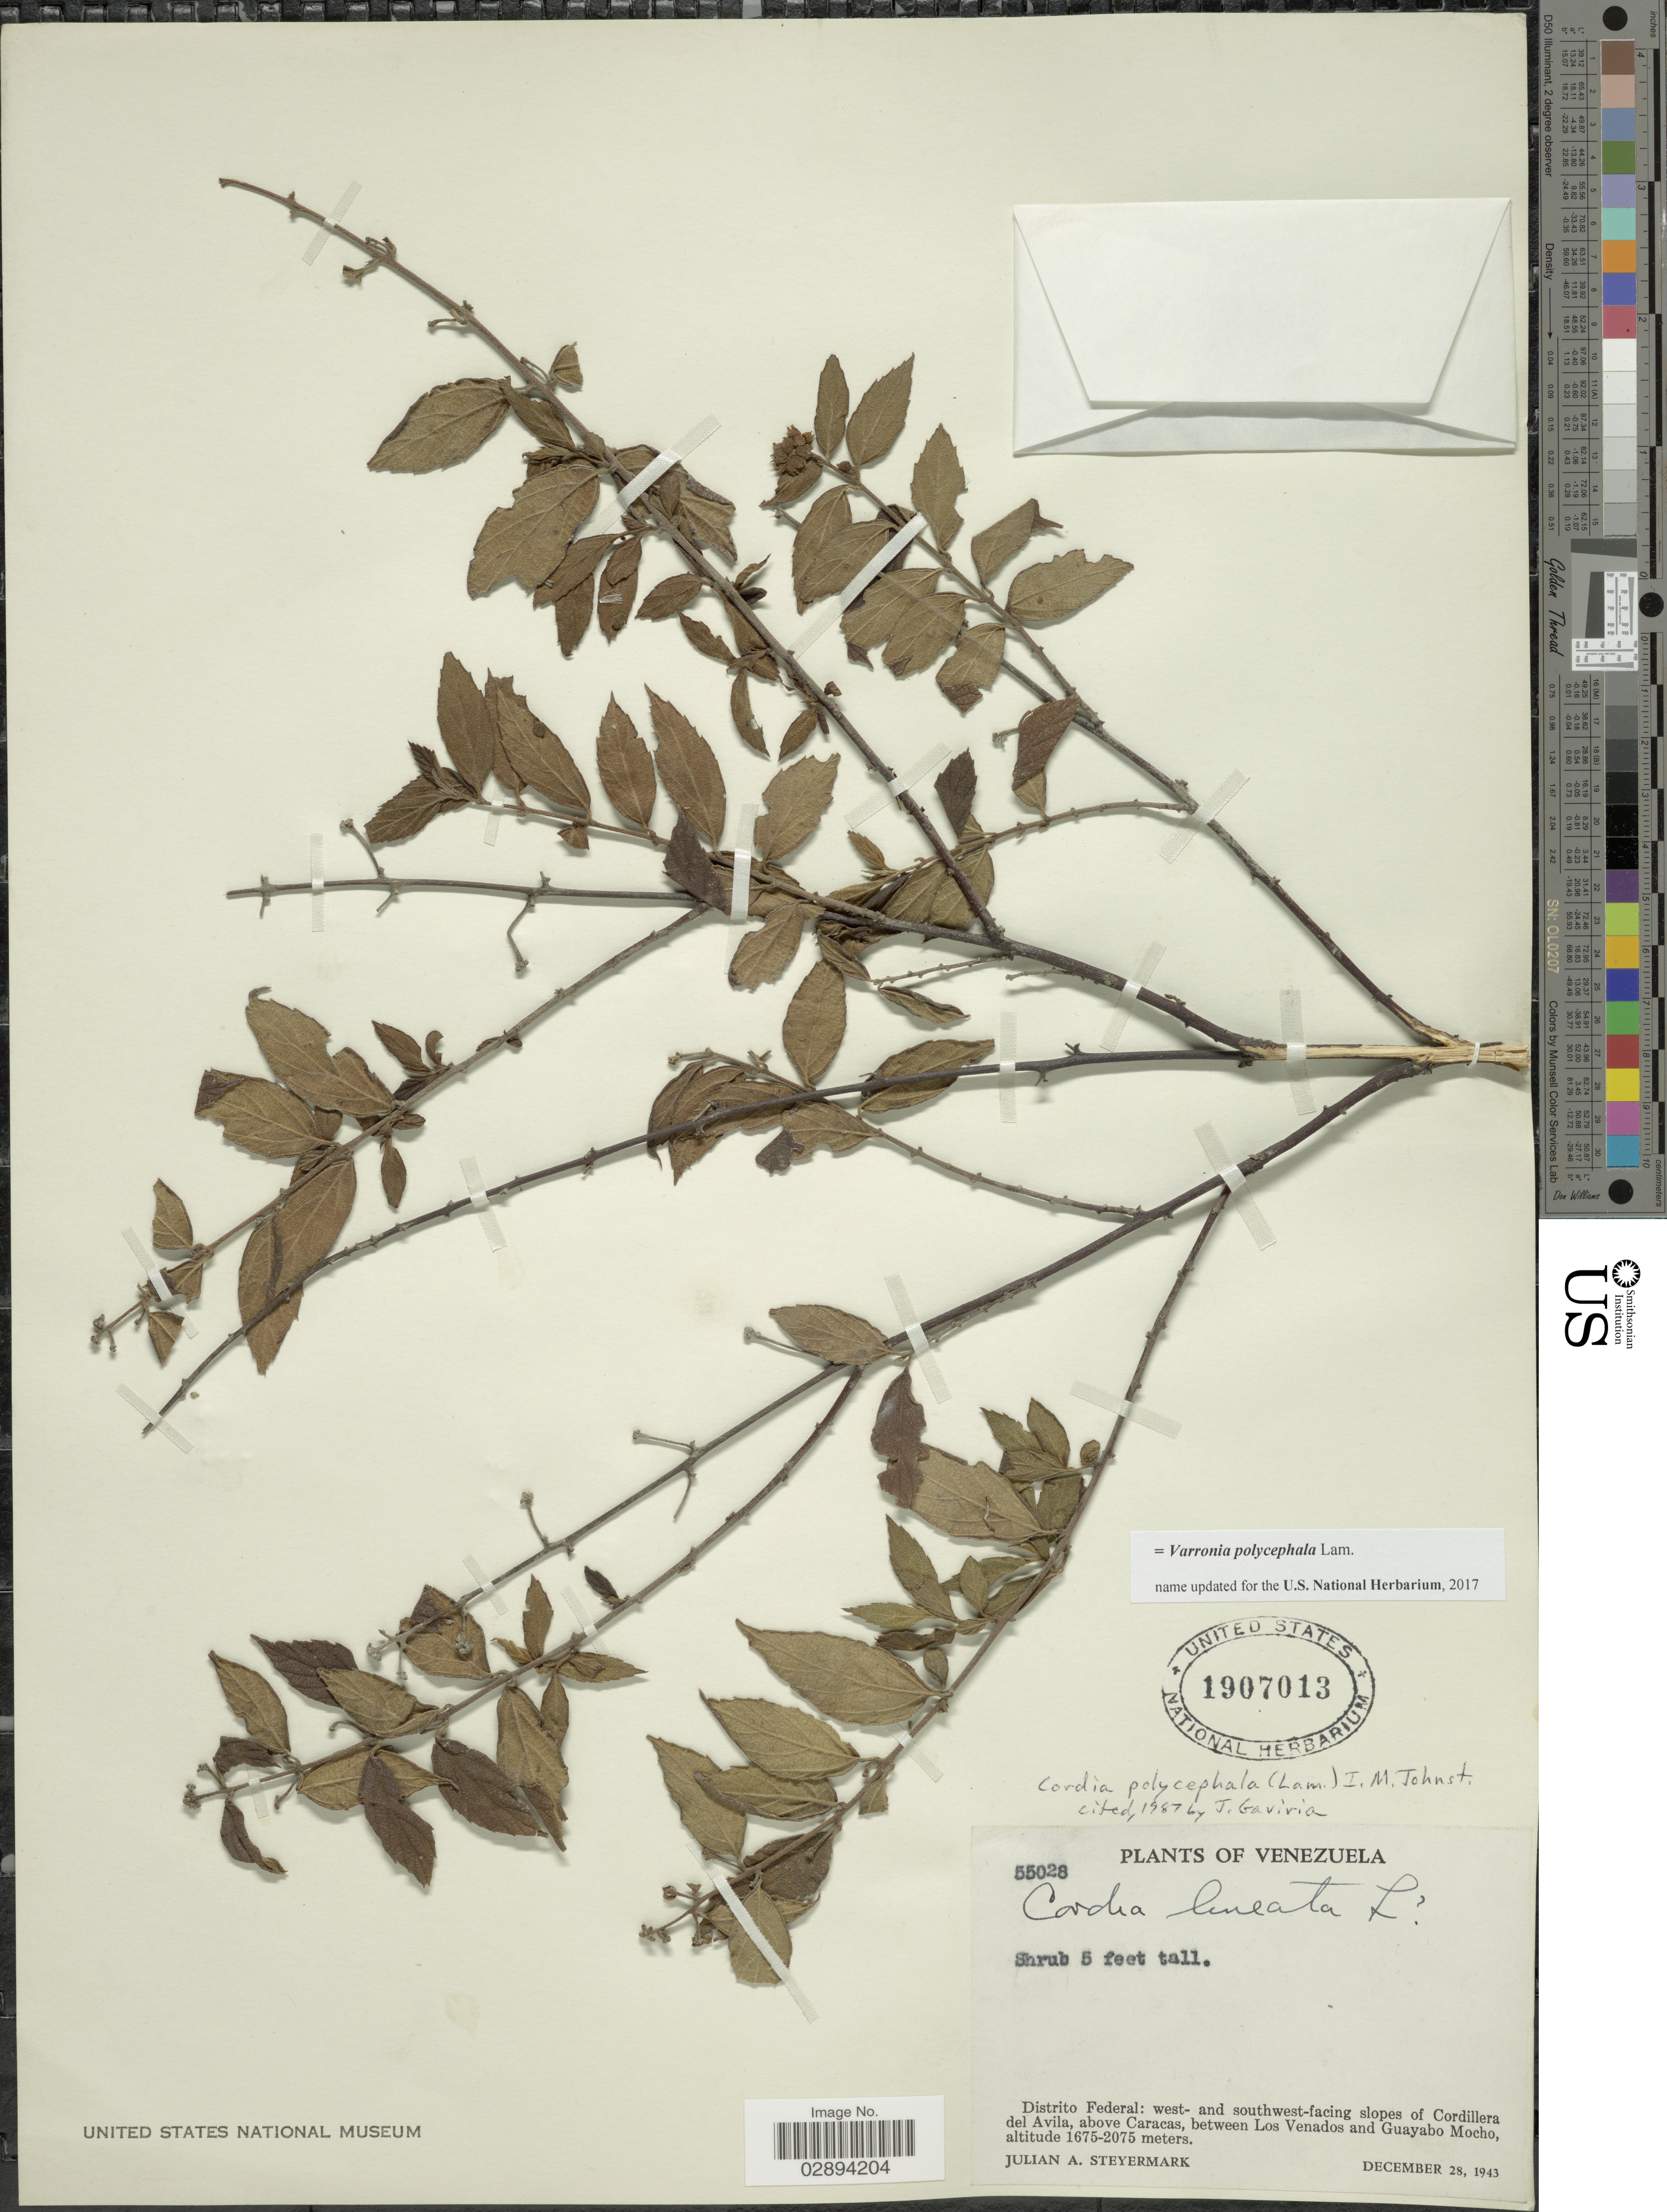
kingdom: Plantae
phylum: Tracheophyta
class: Magnoliopsida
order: Boraginales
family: Cordiaceae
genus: Varronia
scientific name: Varronia polycephala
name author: Lam.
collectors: J. Steyermark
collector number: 55028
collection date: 1943-12-28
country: Venezuela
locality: Distrito Federal, west-and southwest-facing slopes of Cordillera del Avila, above Caracas, between Los Venados and Guayabo Mocho.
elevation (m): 1675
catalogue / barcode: US 1907013